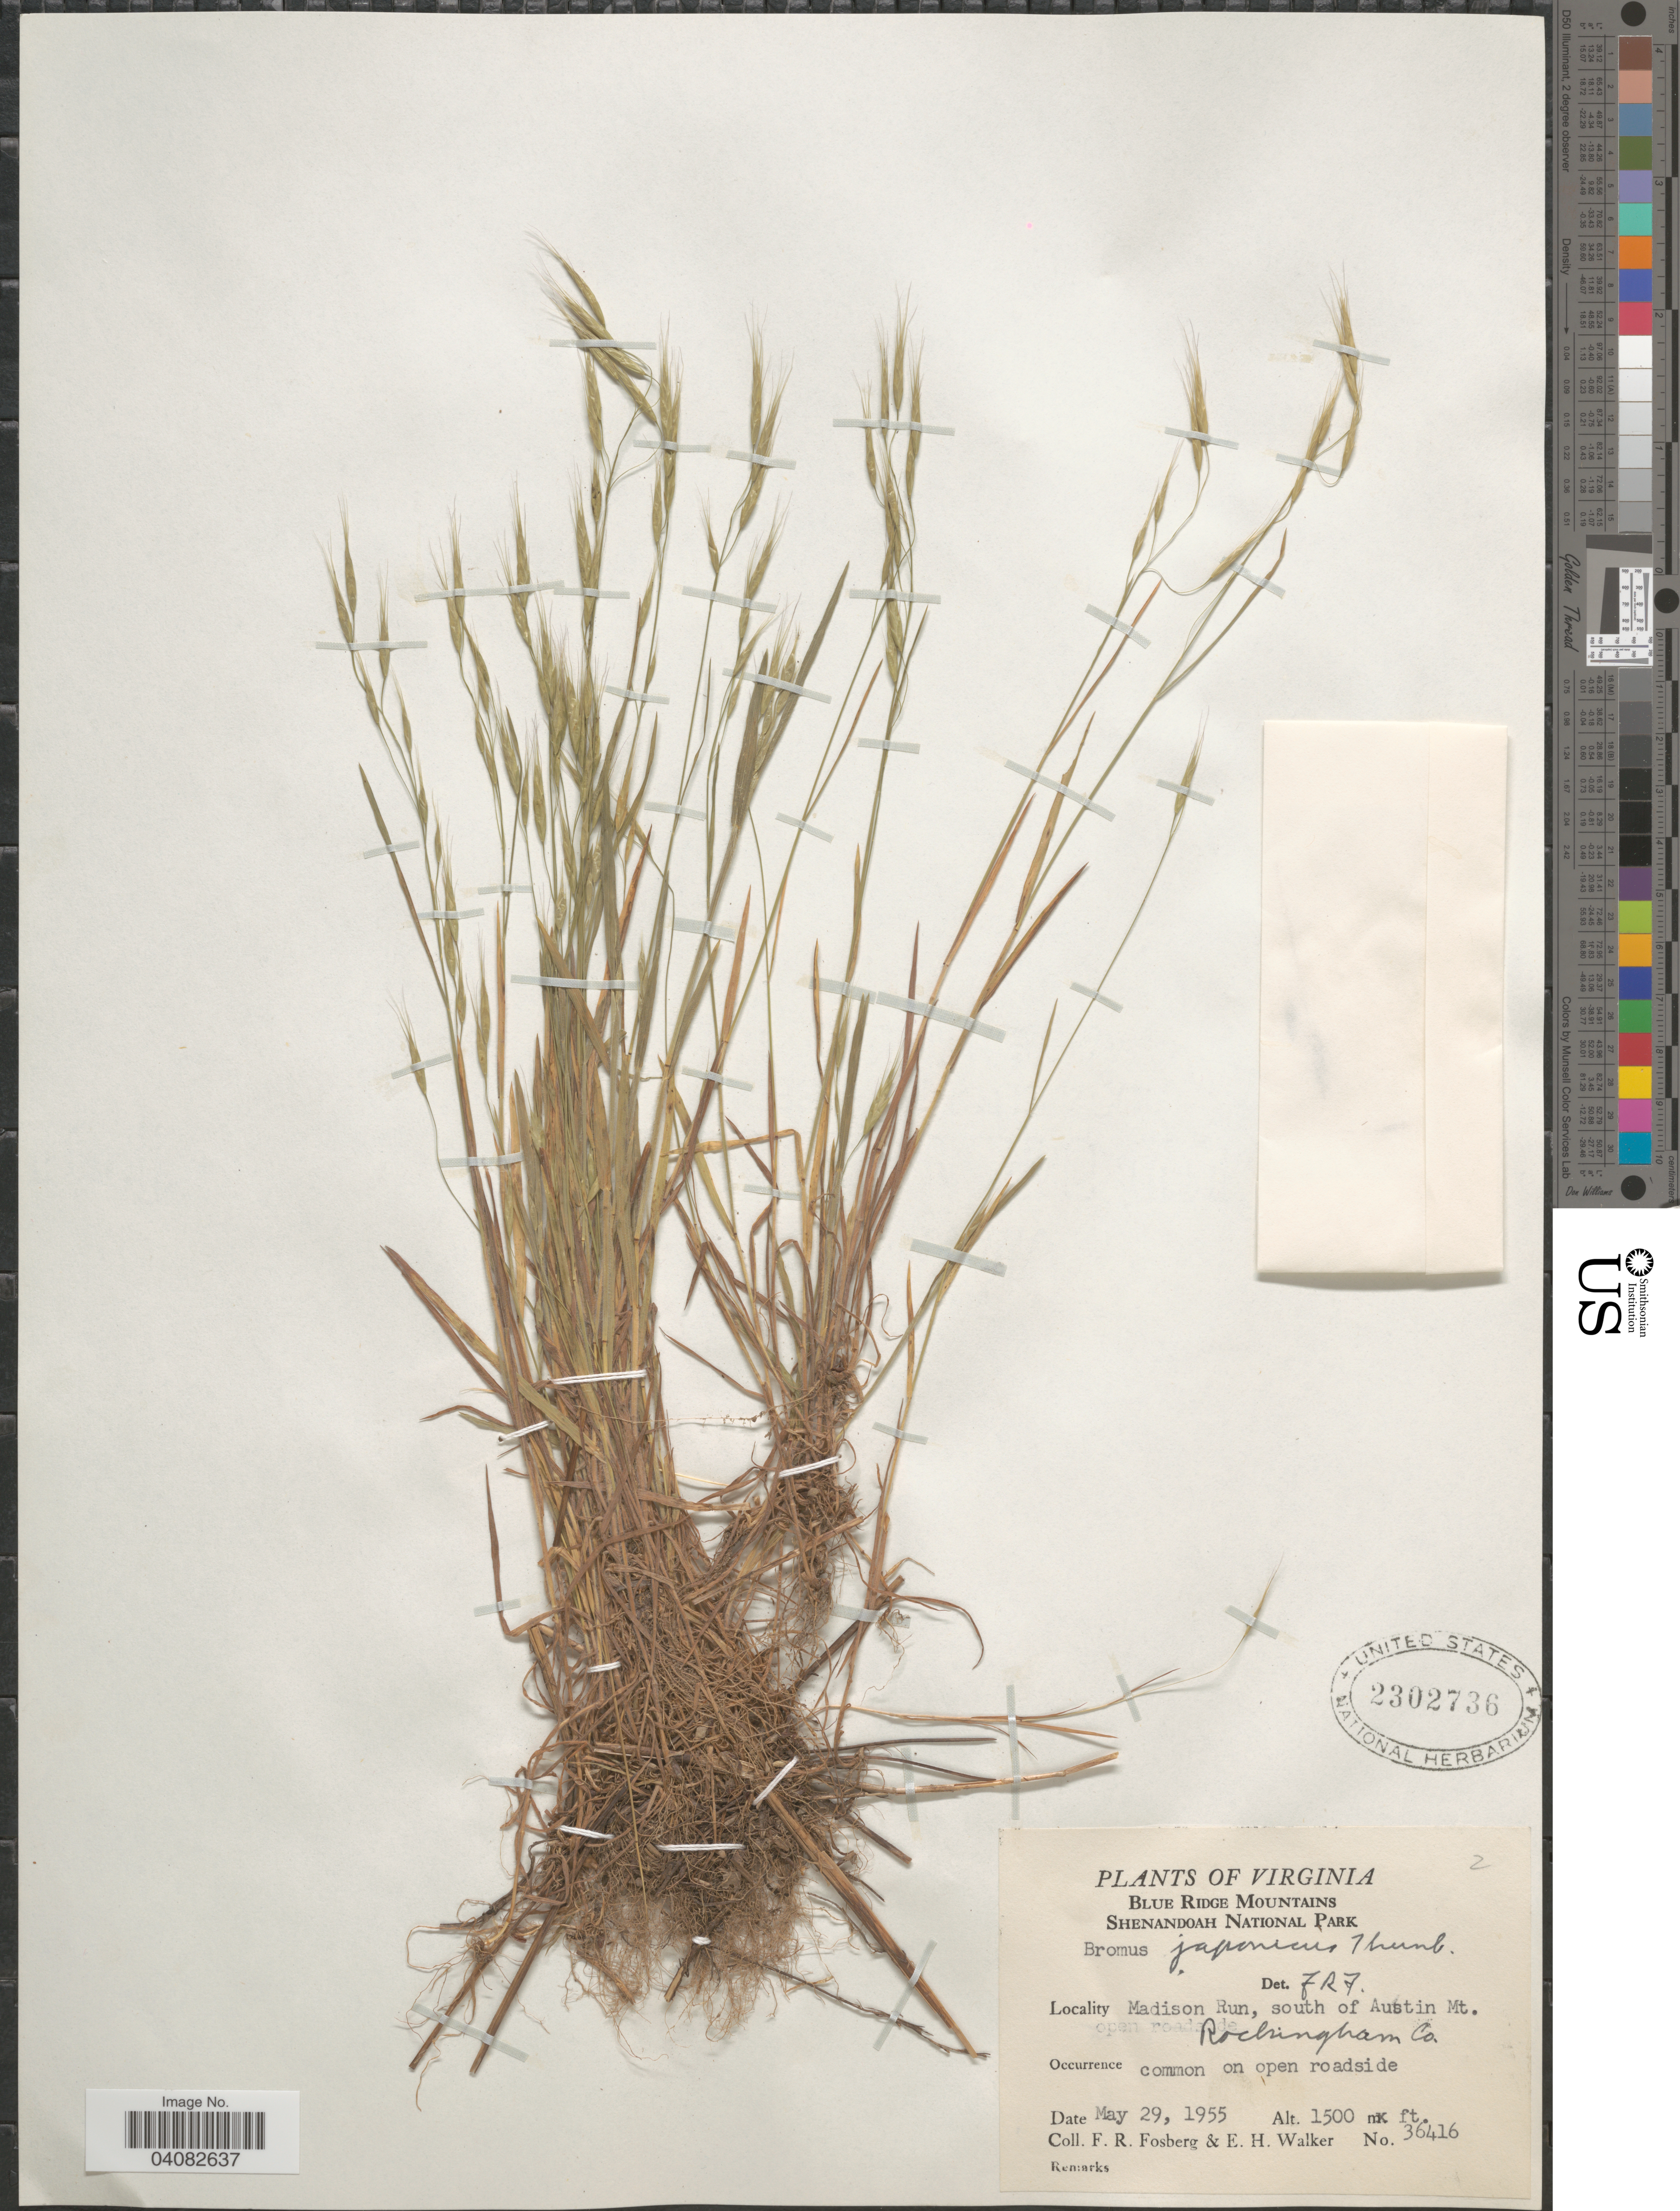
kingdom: Plantae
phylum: Tracheophyta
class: Liliopsida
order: Poales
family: Poaceae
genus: Bromus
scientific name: Bromus japonicus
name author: Houtt.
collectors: F. R. Fosberg & E. H. Walker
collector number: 36416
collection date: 1955-05-29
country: United States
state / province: Virginia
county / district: Rockingham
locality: Blue Ridge Mountains. Shenandoah National Park. Madison Run, south of Austin Mt.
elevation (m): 457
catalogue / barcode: US 2302736